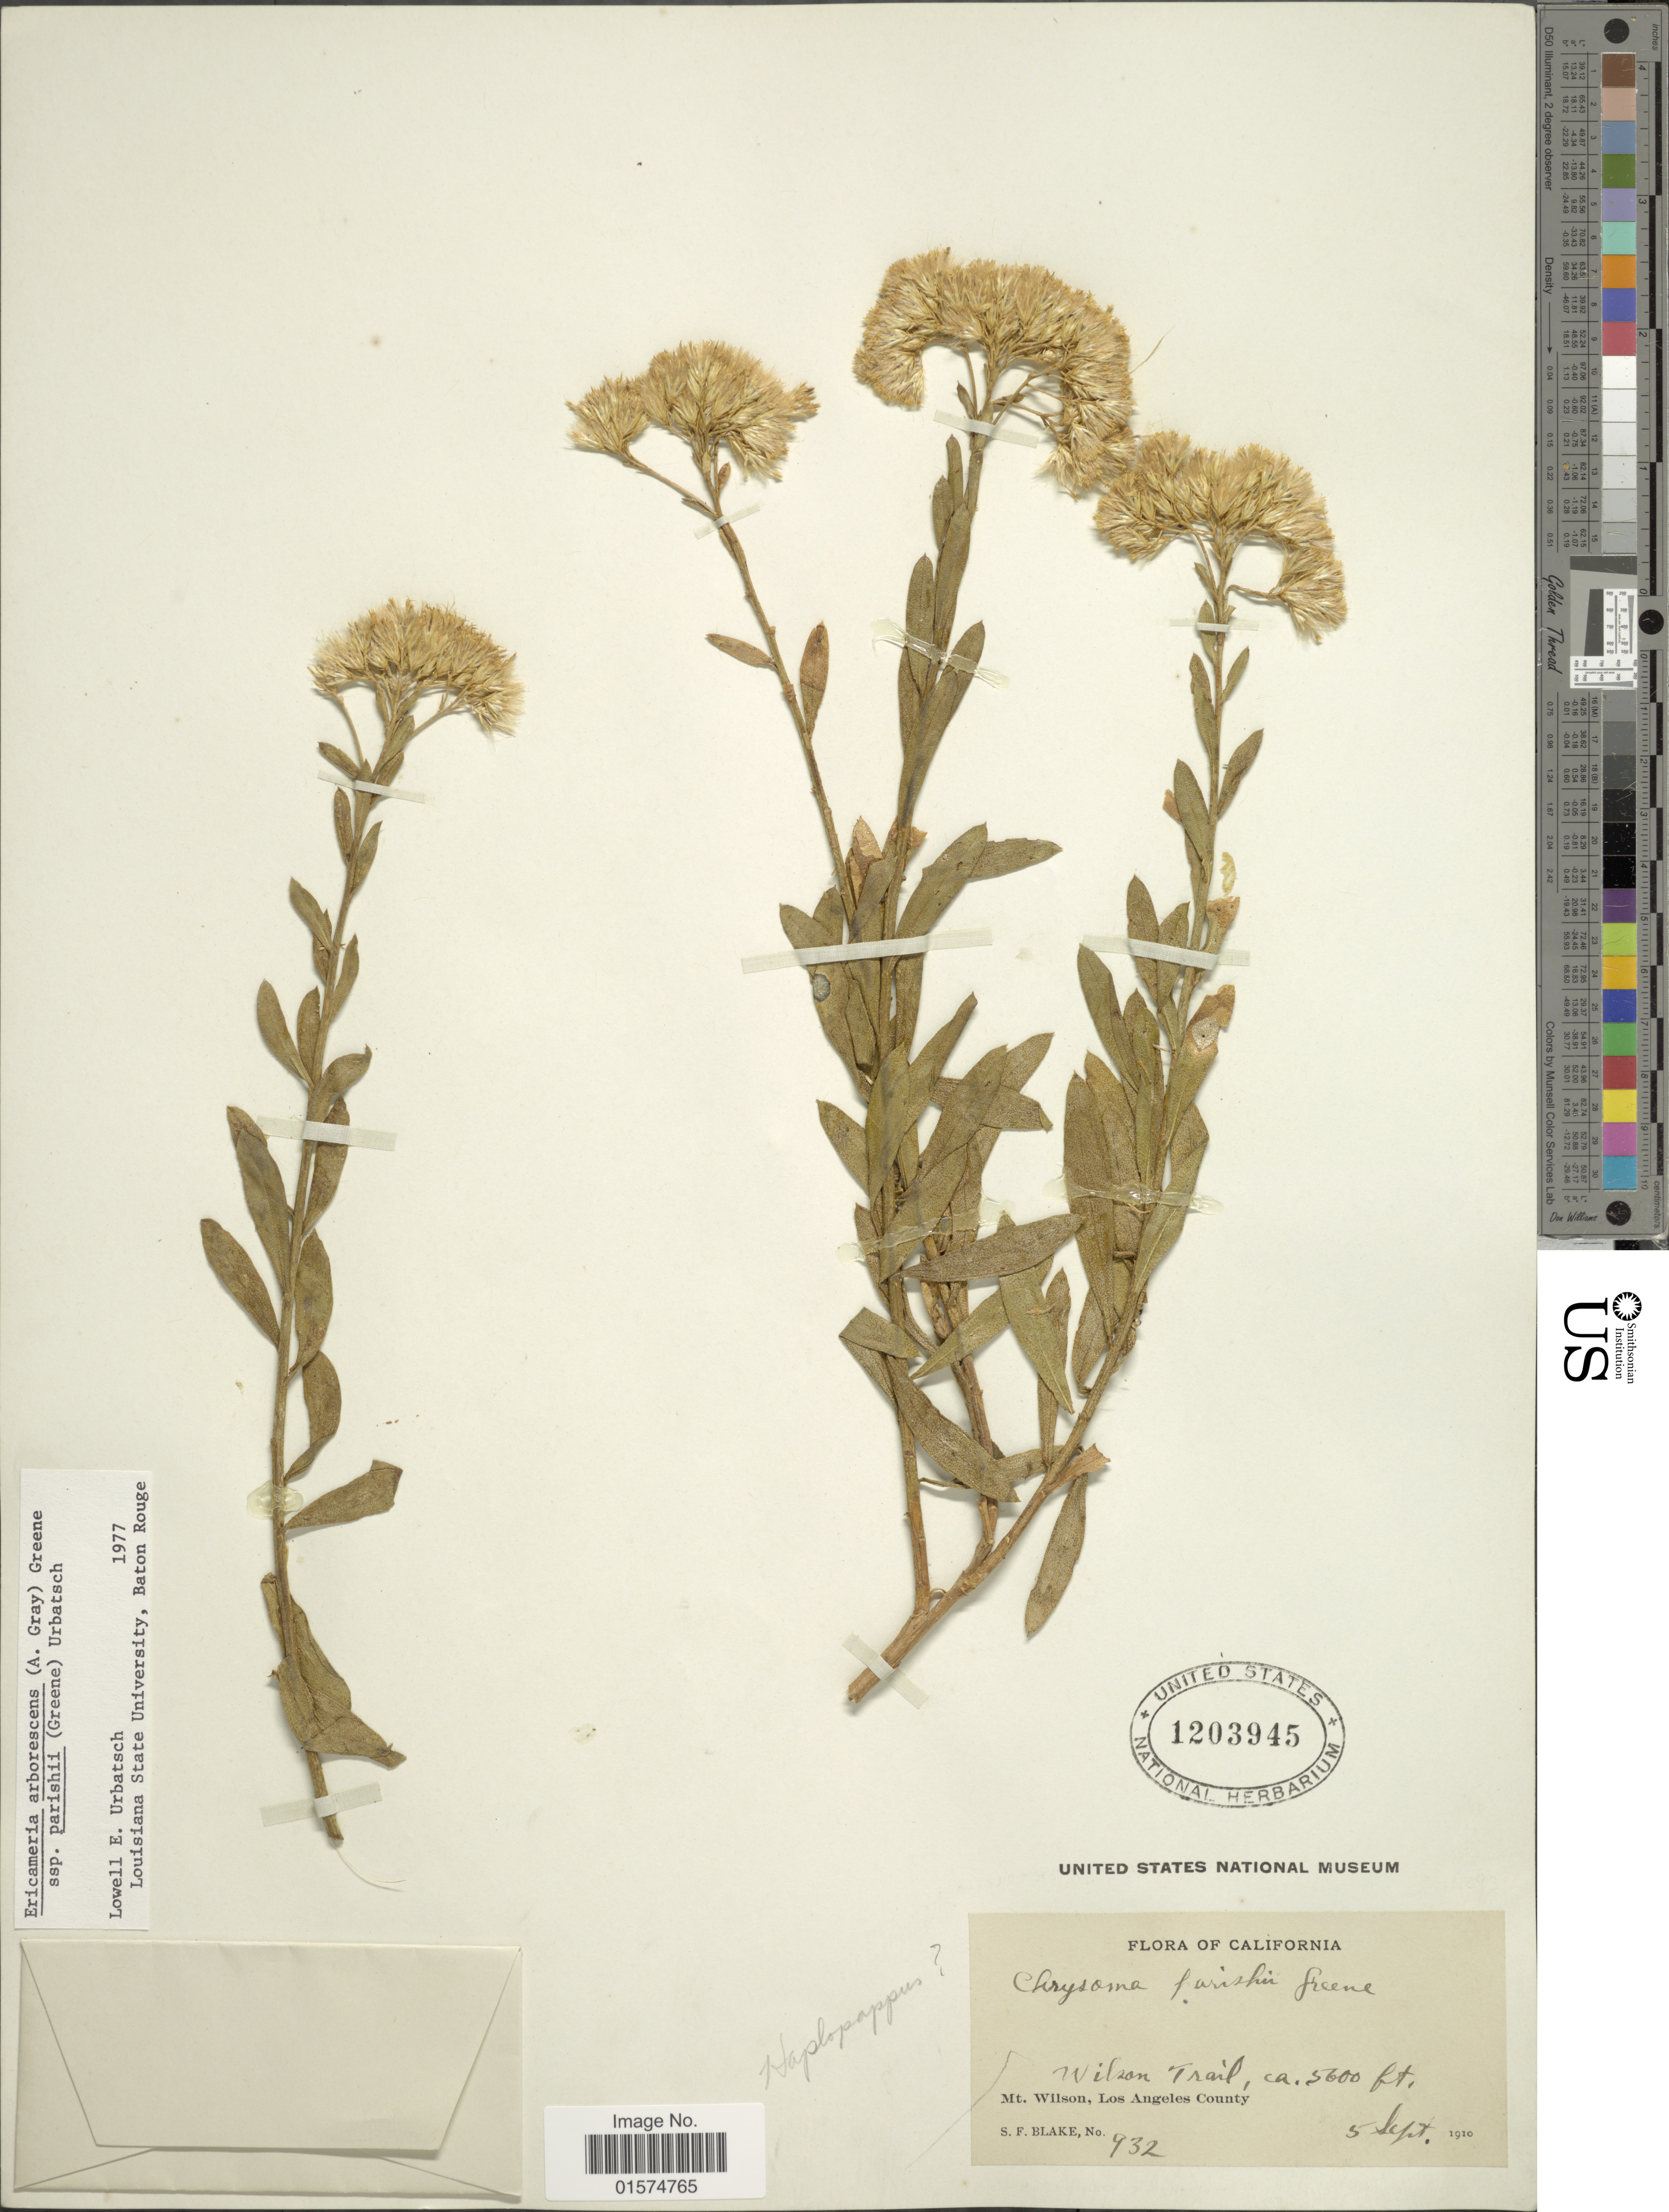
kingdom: Plantae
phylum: Tracheophyta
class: Magnoliopsida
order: Asterales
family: Asteraceae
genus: Ericameria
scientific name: Ericameria arborescens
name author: (A. Gray) Greene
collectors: S. Blake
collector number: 932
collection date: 1910-09-05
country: United States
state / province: California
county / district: Los Angeles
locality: Wilson Trail. Mt. Wilson, Los Angeles County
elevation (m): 1707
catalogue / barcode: US 1203945